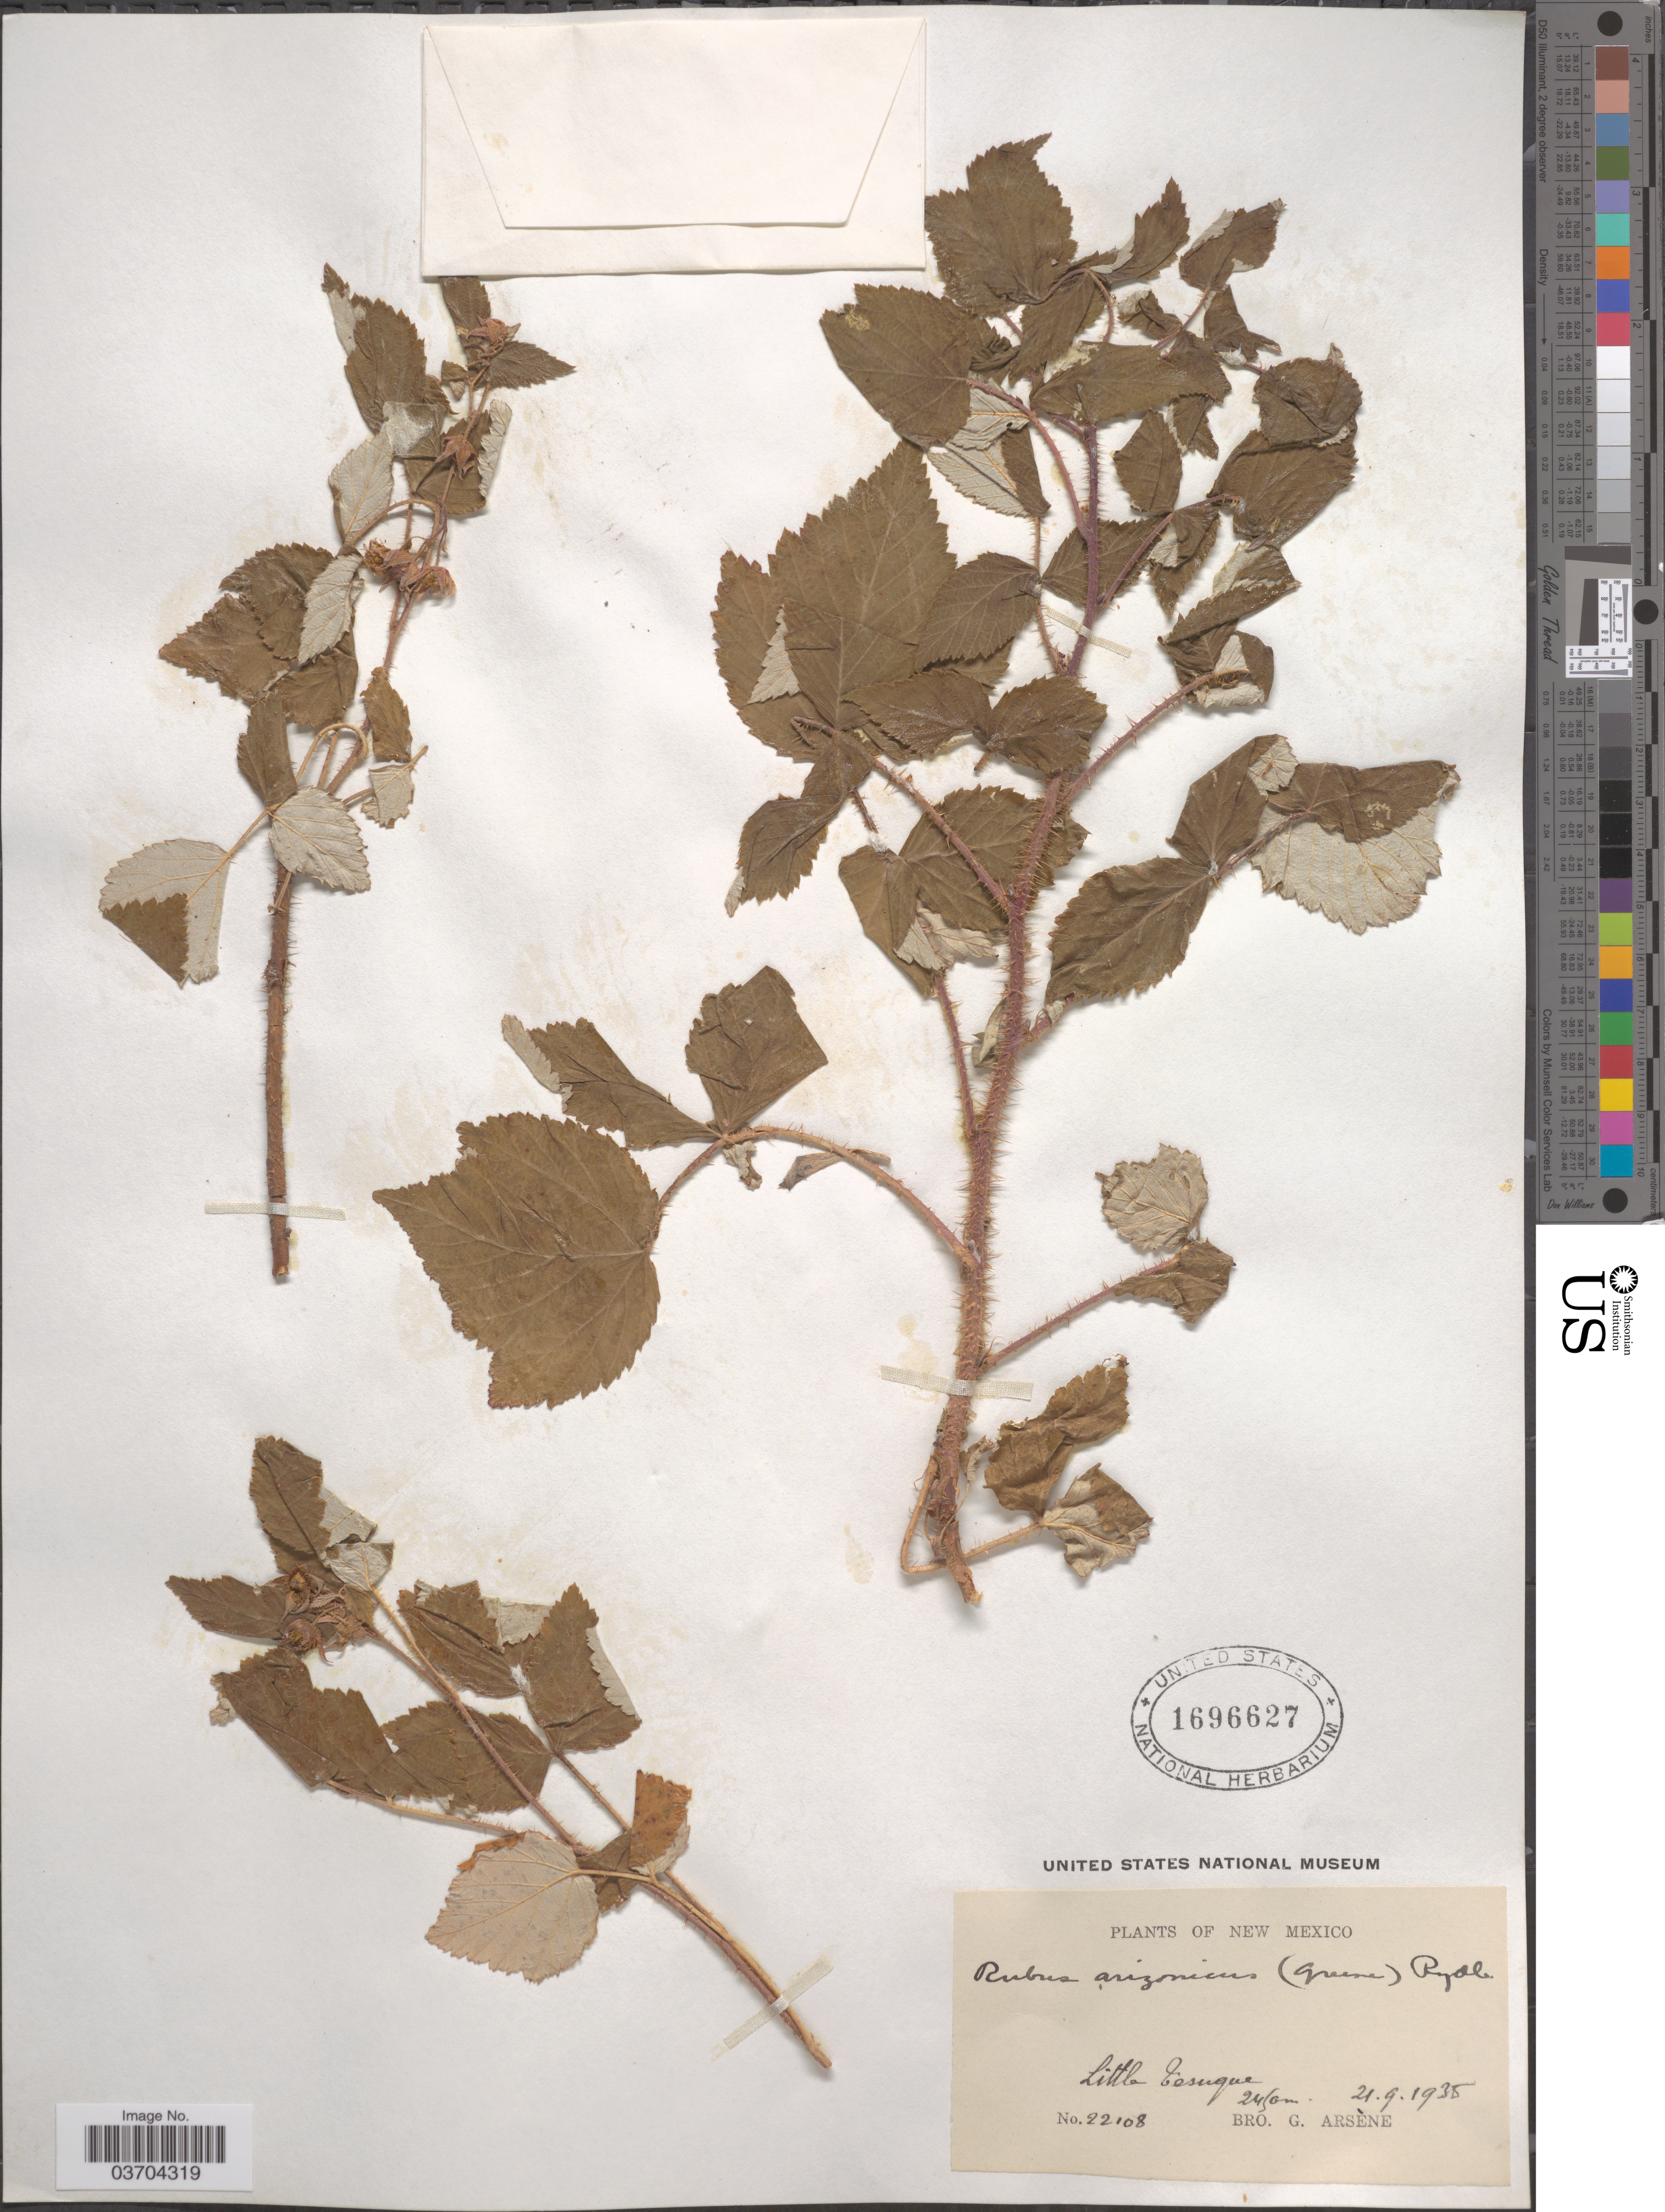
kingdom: Plantae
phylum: Tracheophyta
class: Magnoliopsida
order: Rosales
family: Rosaceae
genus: Rubus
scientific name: Rubus arizonicus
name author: (Greene) Rydb.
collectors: Bro. G. Arsène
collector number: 22108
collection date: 1935-09-21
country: United States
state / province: New Mexico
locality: Little Tesuque.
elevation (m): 2450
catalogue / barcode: US 1696627